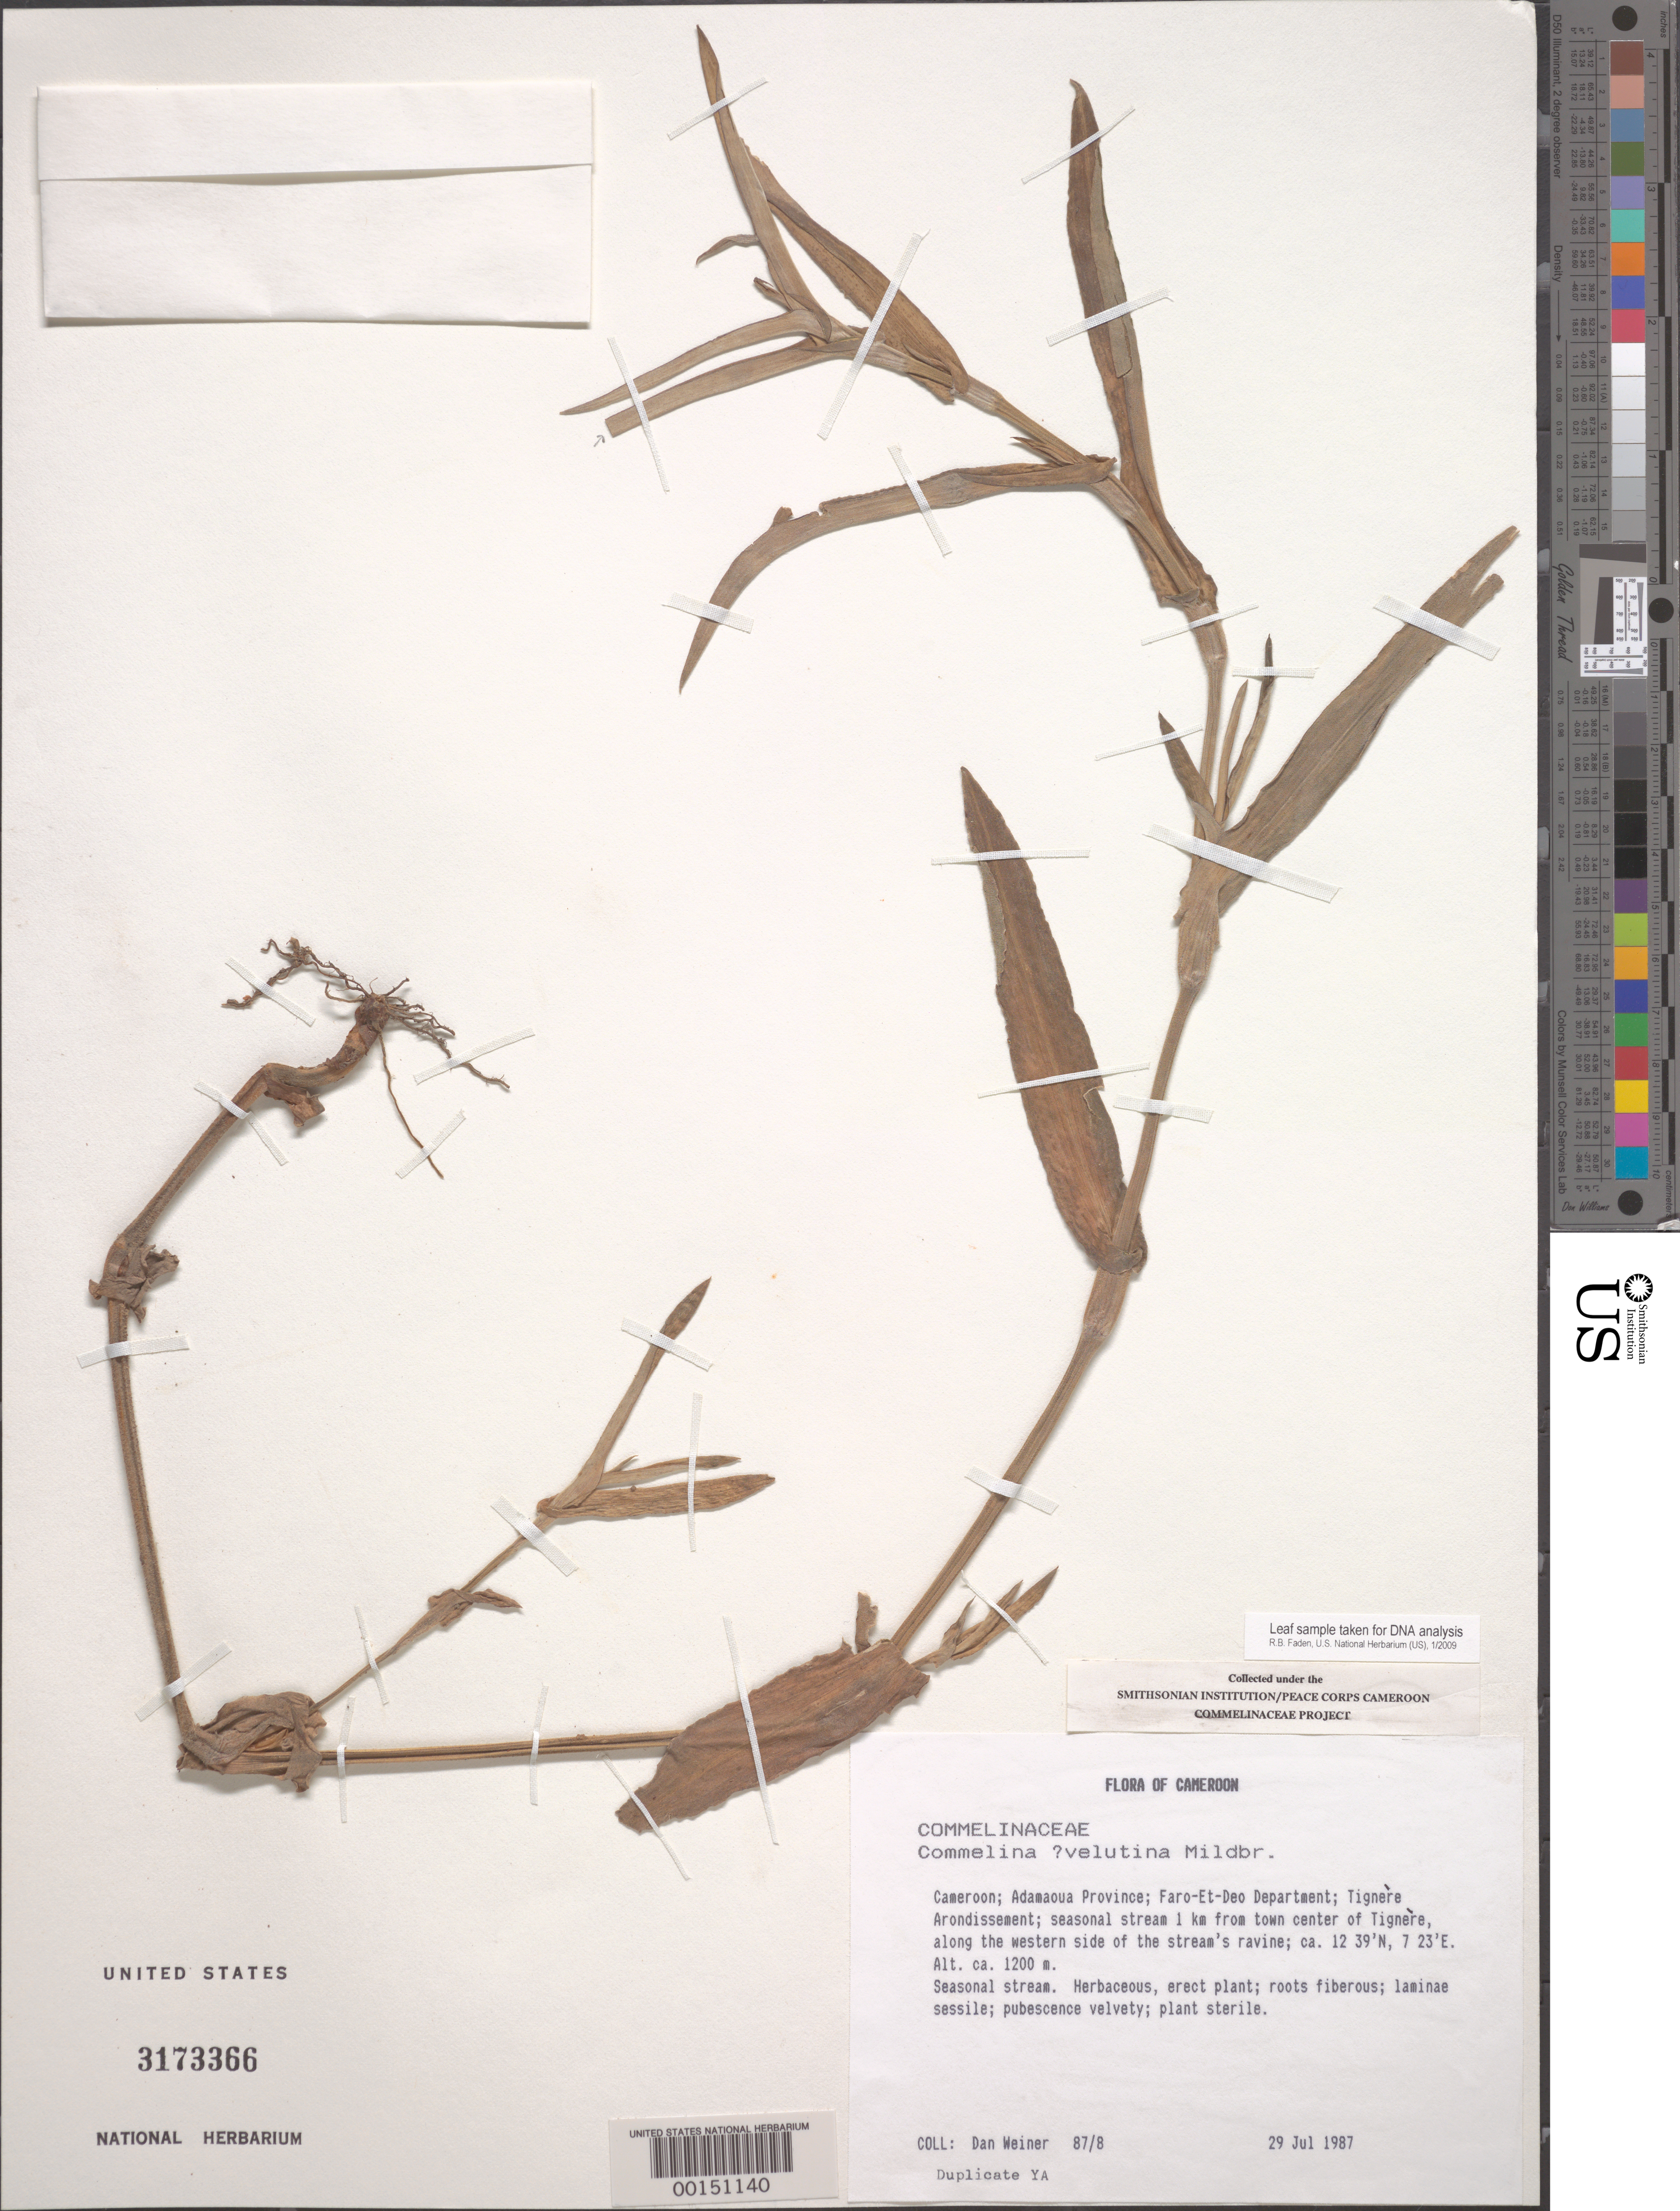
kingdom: Plantae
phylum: Tracheophyta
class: Liliopsida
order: Commelinales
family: Commelinaceae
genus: Commelina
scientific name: Commelina velutina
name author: Mildbr.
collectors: D. Weiner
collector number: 87/8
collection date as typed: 29 Jul 1987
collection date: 1987-07-29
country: Cameroon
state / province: Adamawa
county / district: Faro-deo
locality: Tignere arrondissement, seasonal stream 1 km from town center of tignere, along western side of stream's ravine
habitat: Seasonal stream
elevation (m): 1200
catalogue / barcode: US 3173366